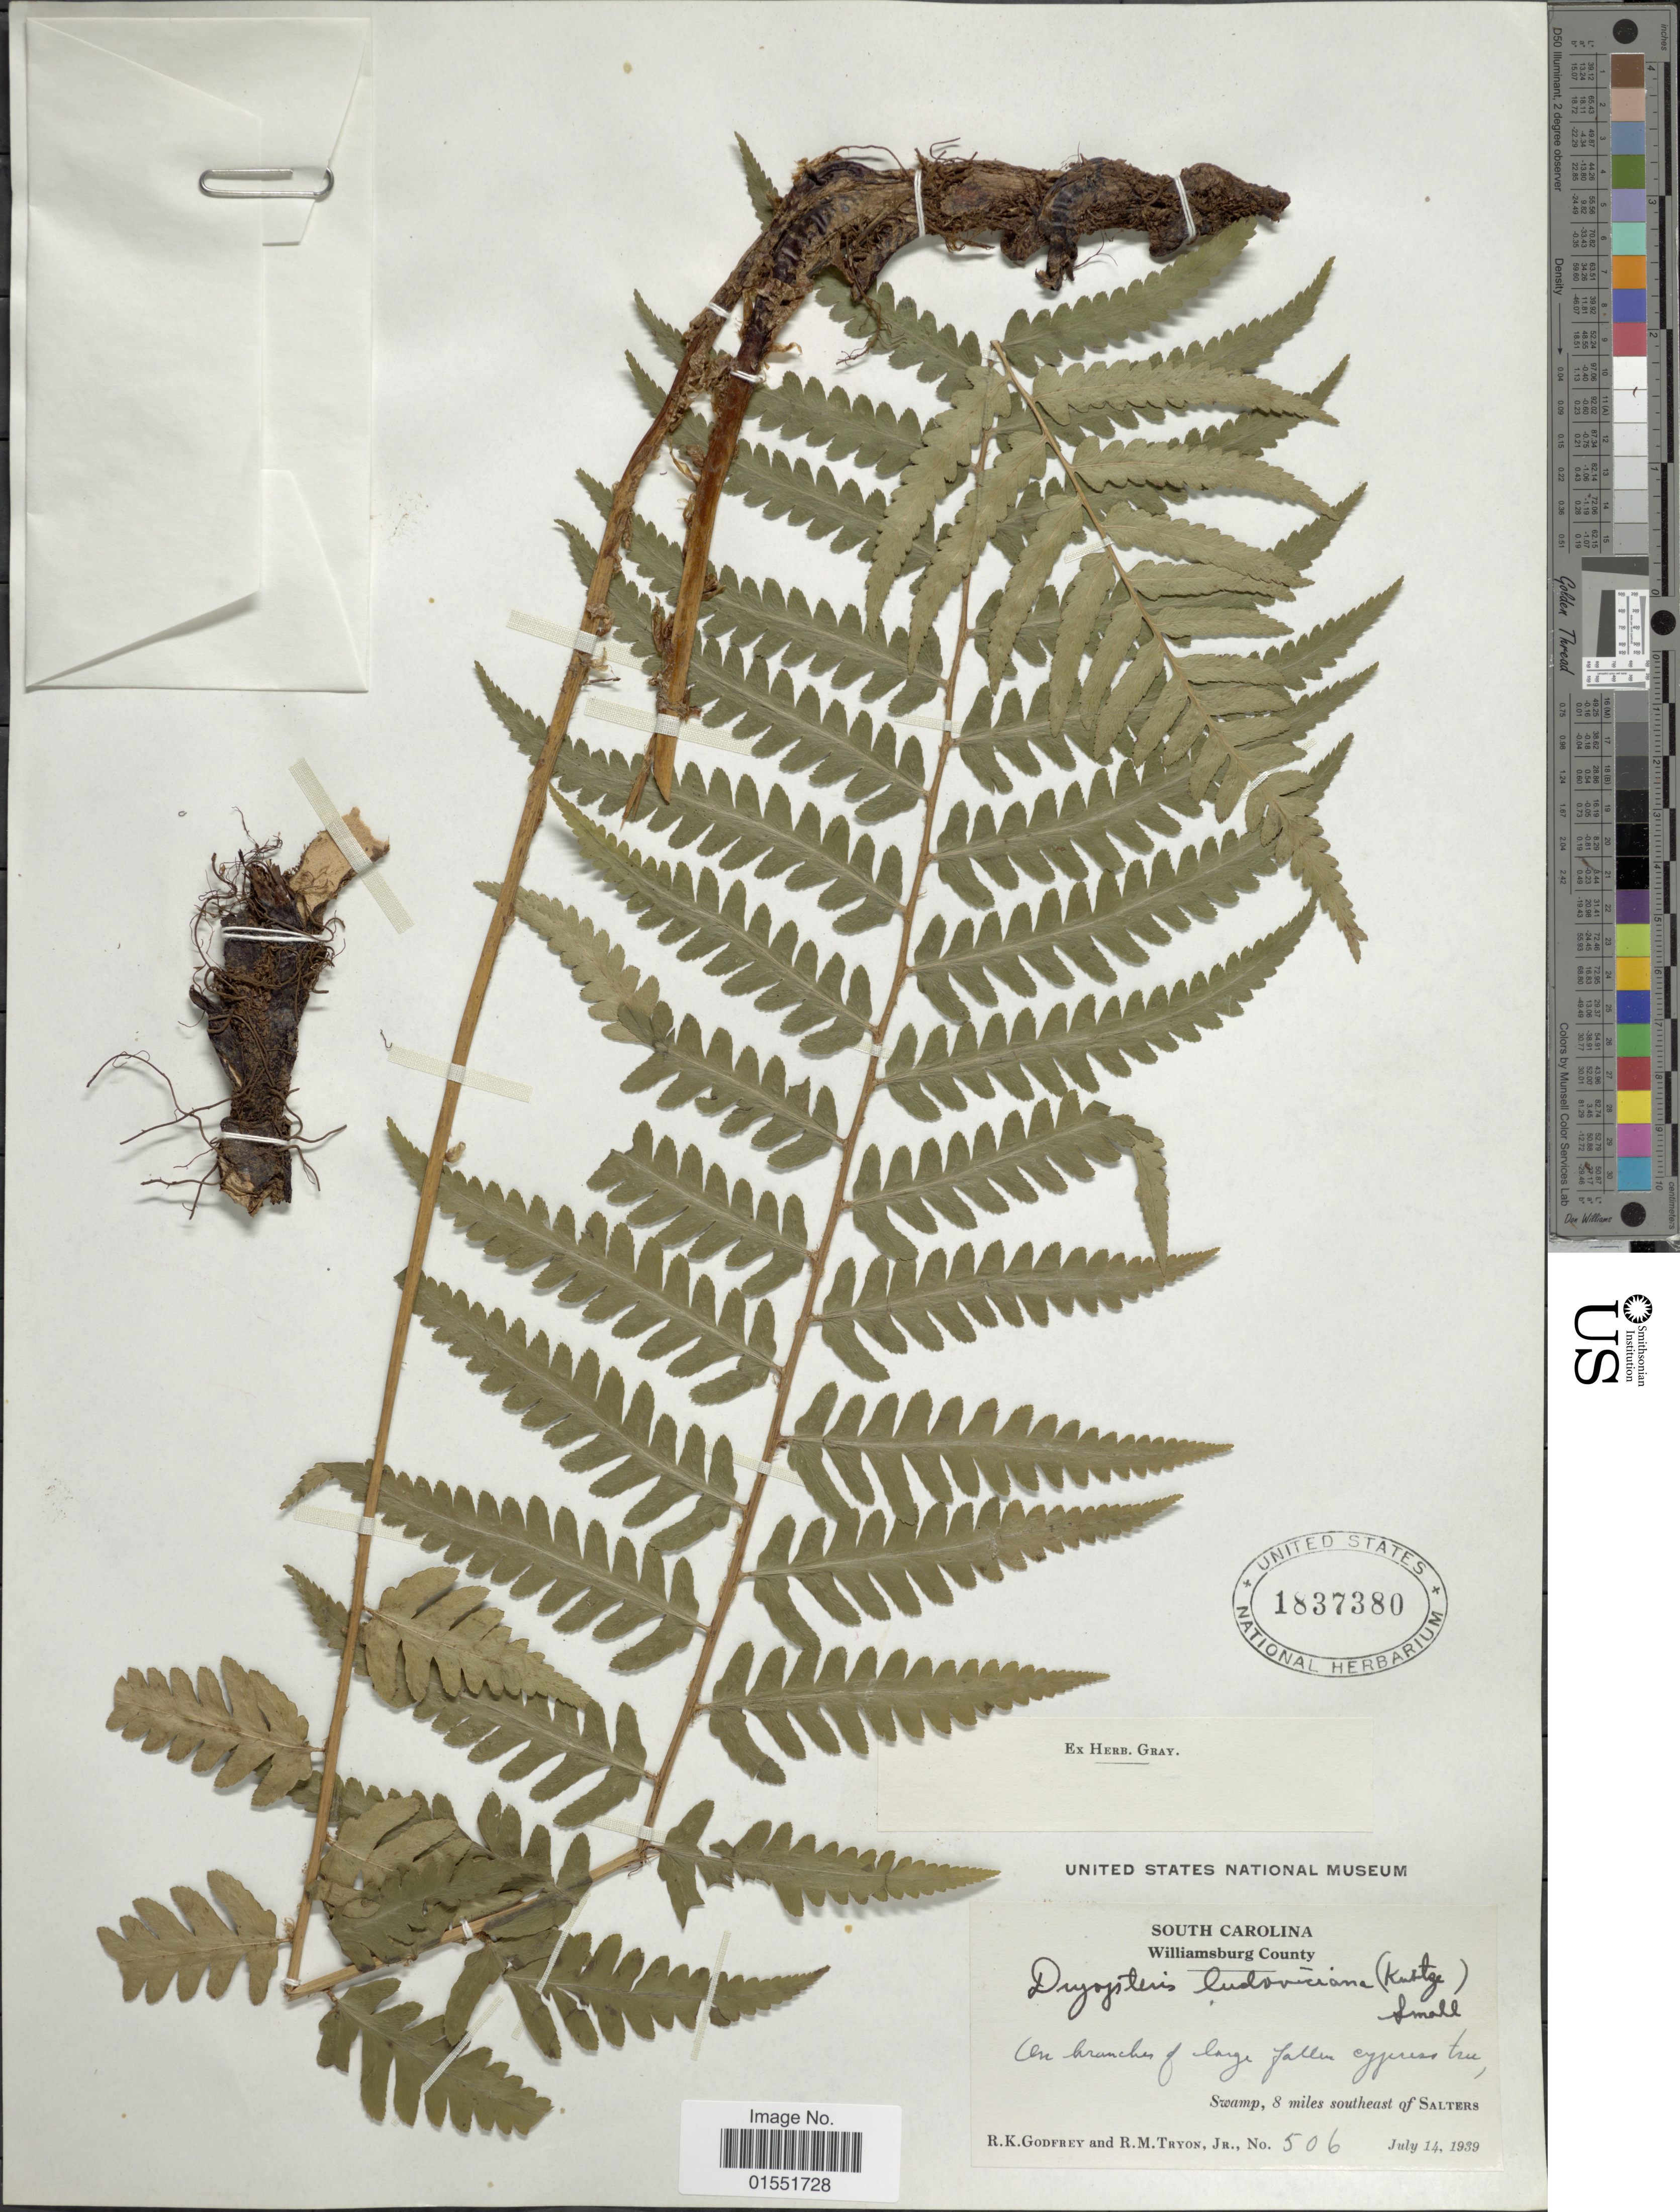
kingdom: Plantae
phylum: Tracheophyta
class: Polypodiopsida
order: Polypodiales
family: Dryopteridaceae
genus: Dryopteris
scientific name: Dryopteris ludoviciana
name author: (Kunze) Small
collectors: R. K. Godfrey & R. M. Tryon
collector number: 506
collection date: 1939-07-14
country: United States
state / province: South Carolina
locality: Williamsburg County. Swamp, 8 miles southeast of Salters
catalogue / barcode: US 1837380